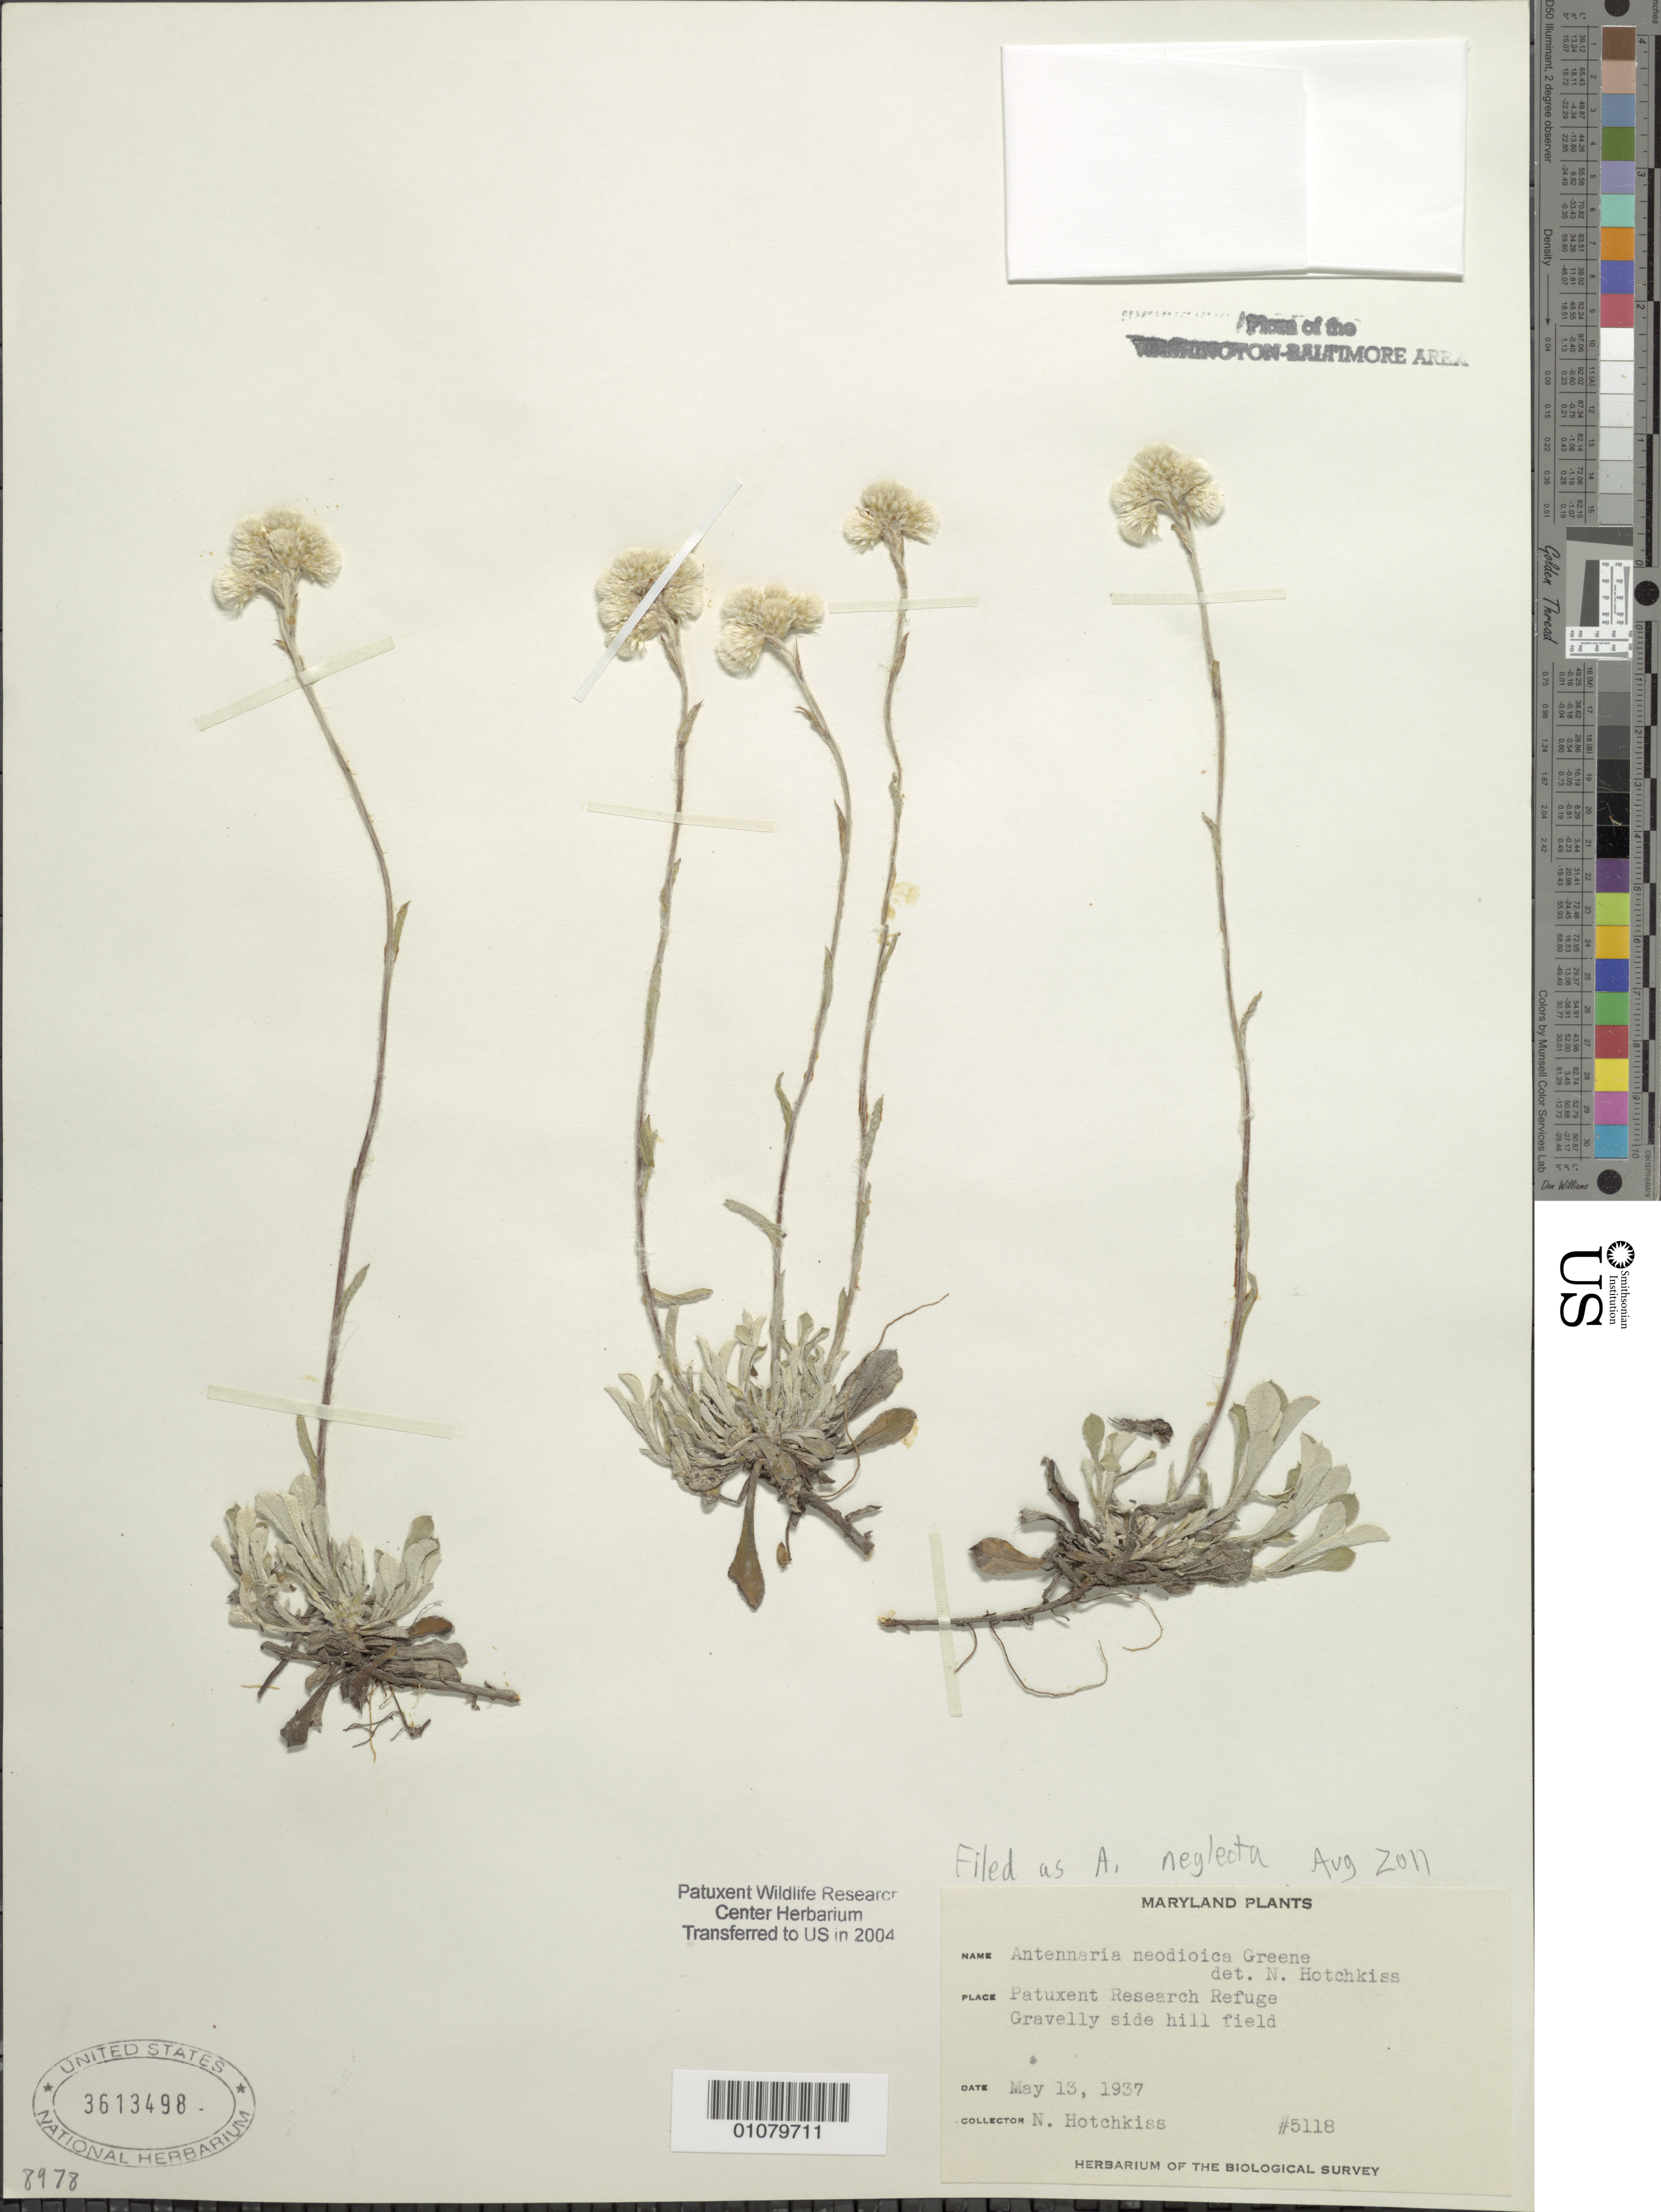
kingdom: Plantae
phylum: Tracheophyta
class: Magnoliopsida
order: Asterales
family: Asteraceae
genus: Antennaria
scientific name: Antennaria neglecta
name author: Greene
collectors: N. Hotchkiss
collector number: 5118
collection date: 1937-05-13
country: United States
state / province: Maryland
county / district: Prince George's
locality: Patuxent Wildlife Refuge.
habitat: Gravelly side hill field.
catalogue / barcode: US 3613498